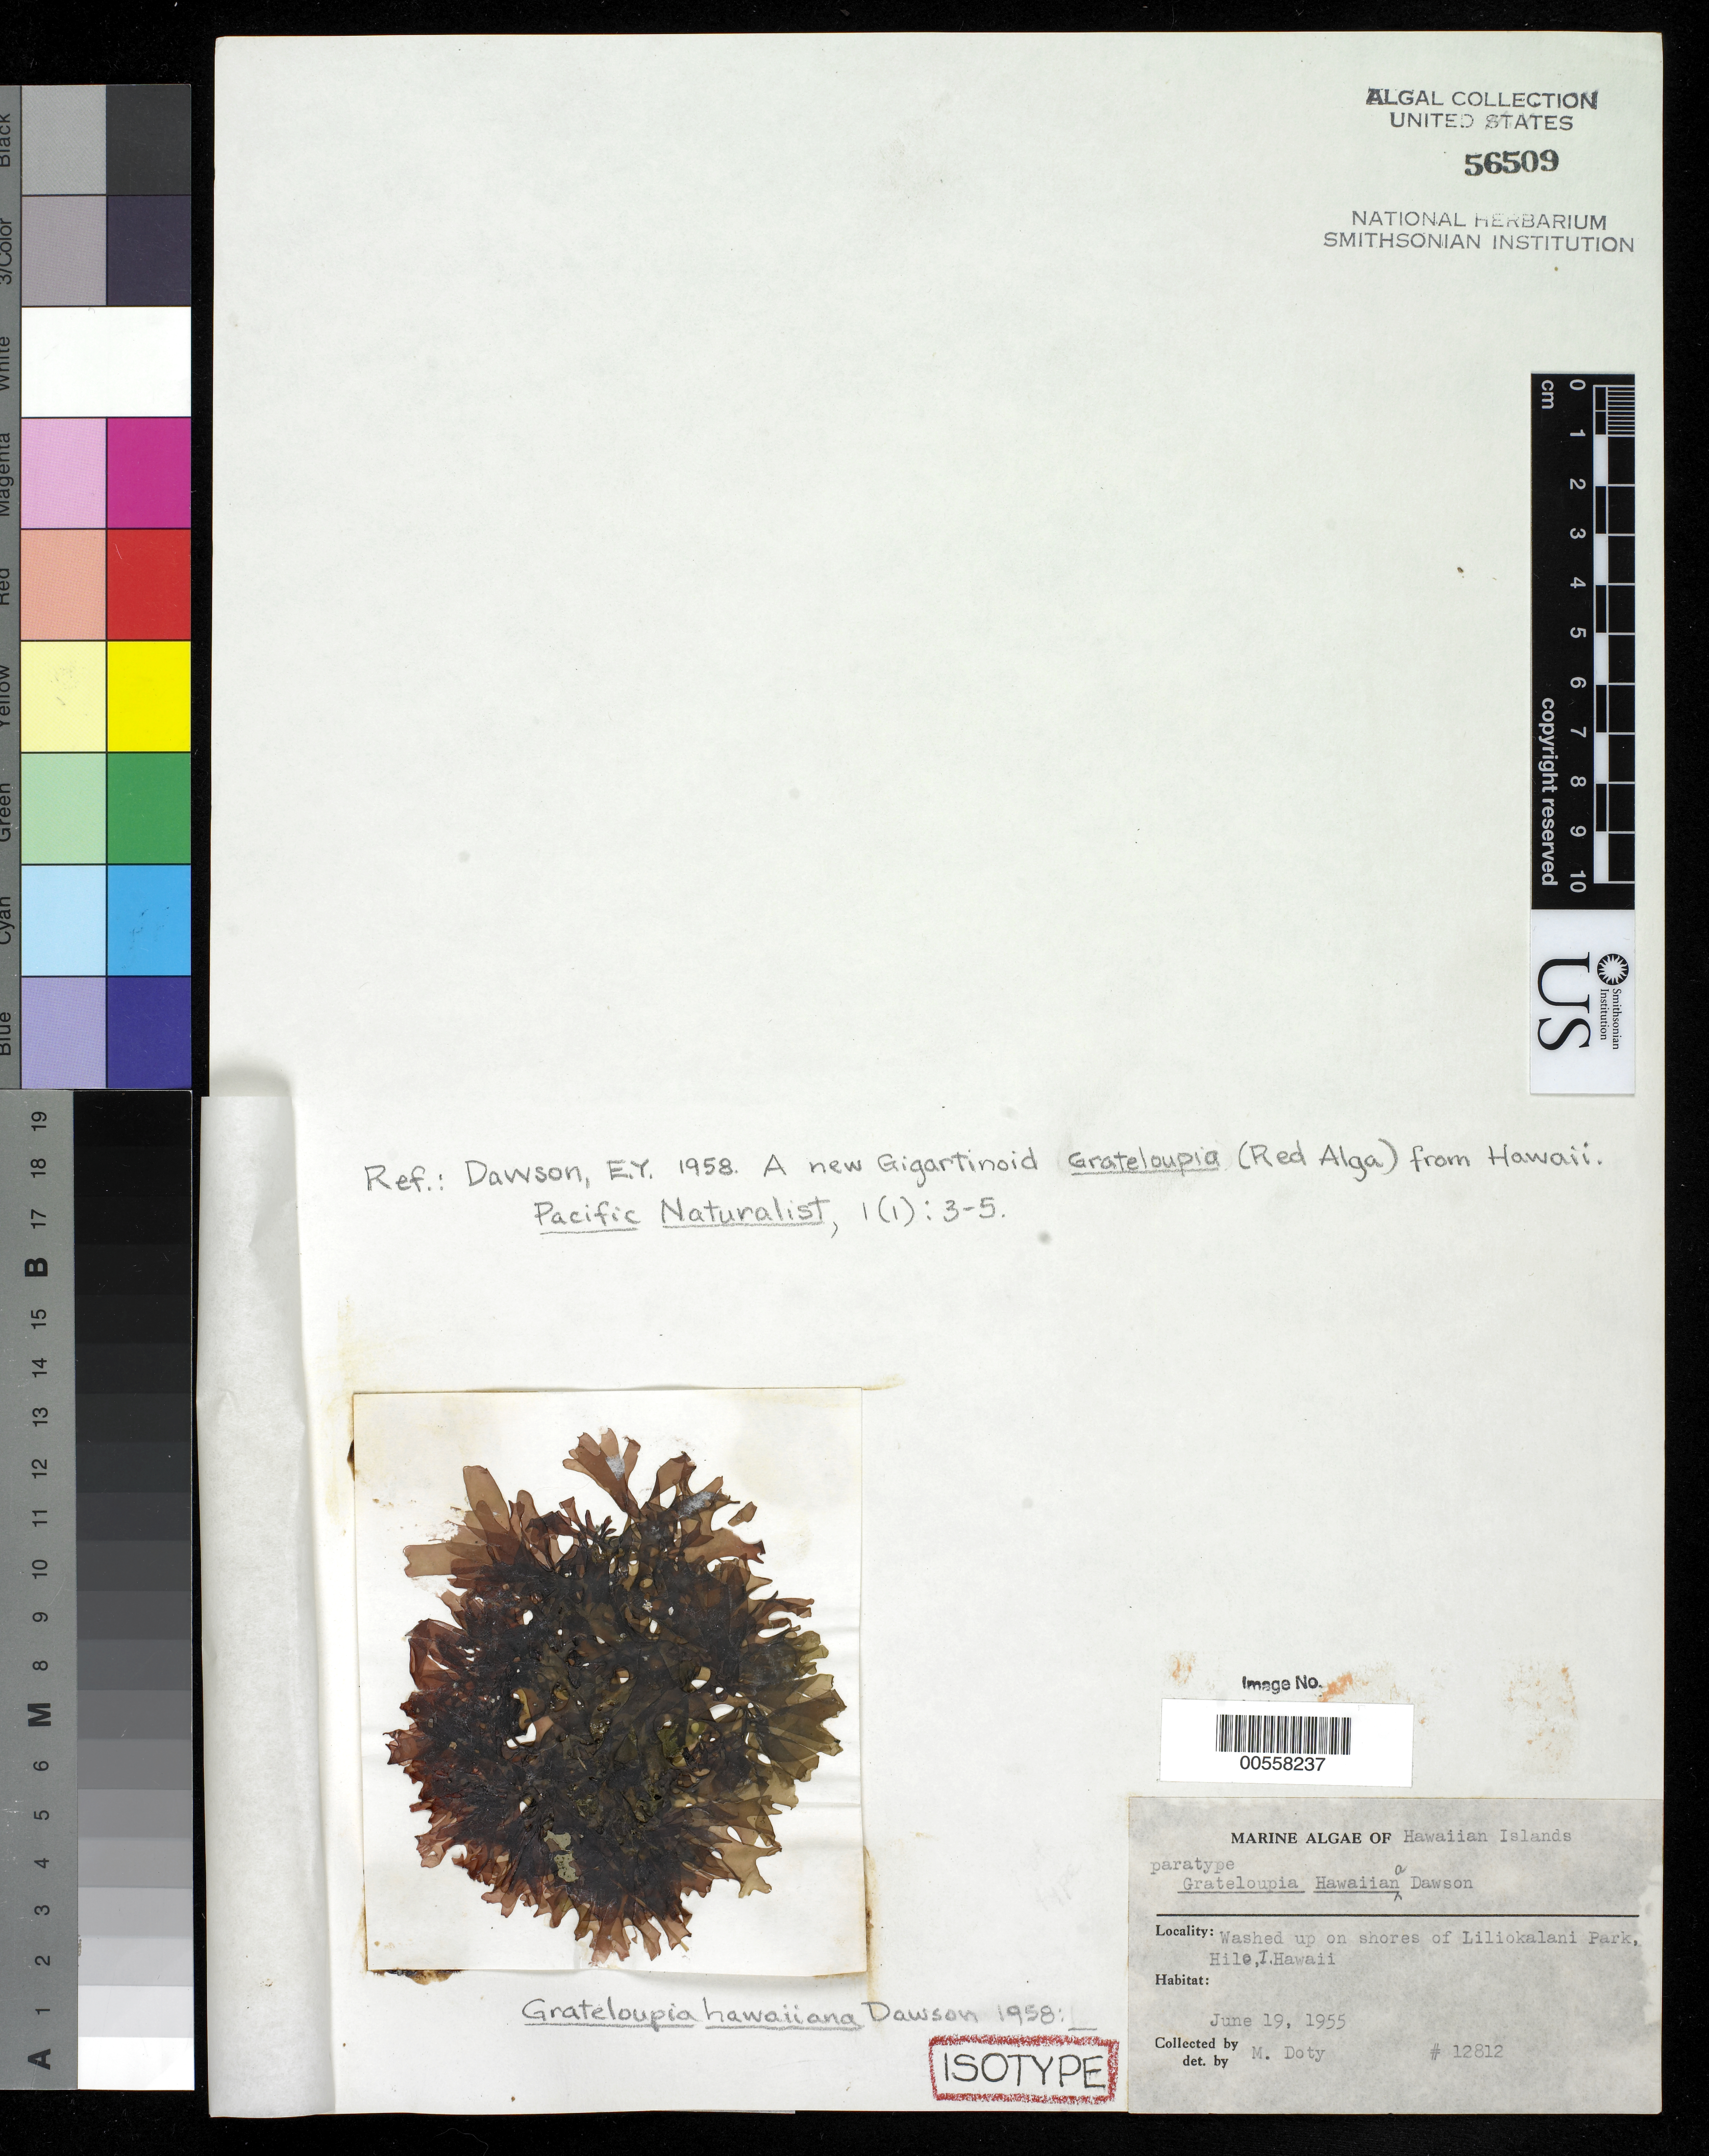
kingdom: Plantae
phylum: Rhodophyta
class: Florideophyceae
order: Halymeniales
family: Halymeniaceae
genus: Grateloupia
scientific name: Grateloupia hawaiiana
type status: Isotype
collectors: M. S. Doty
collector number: MSD 12812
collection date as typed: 19 Jun 1955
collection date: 1955-06-19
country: United States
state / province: Hawaii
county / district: Hawaii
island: Hawaii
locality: Hilo, Liliokalani Park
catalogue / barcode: US 56509